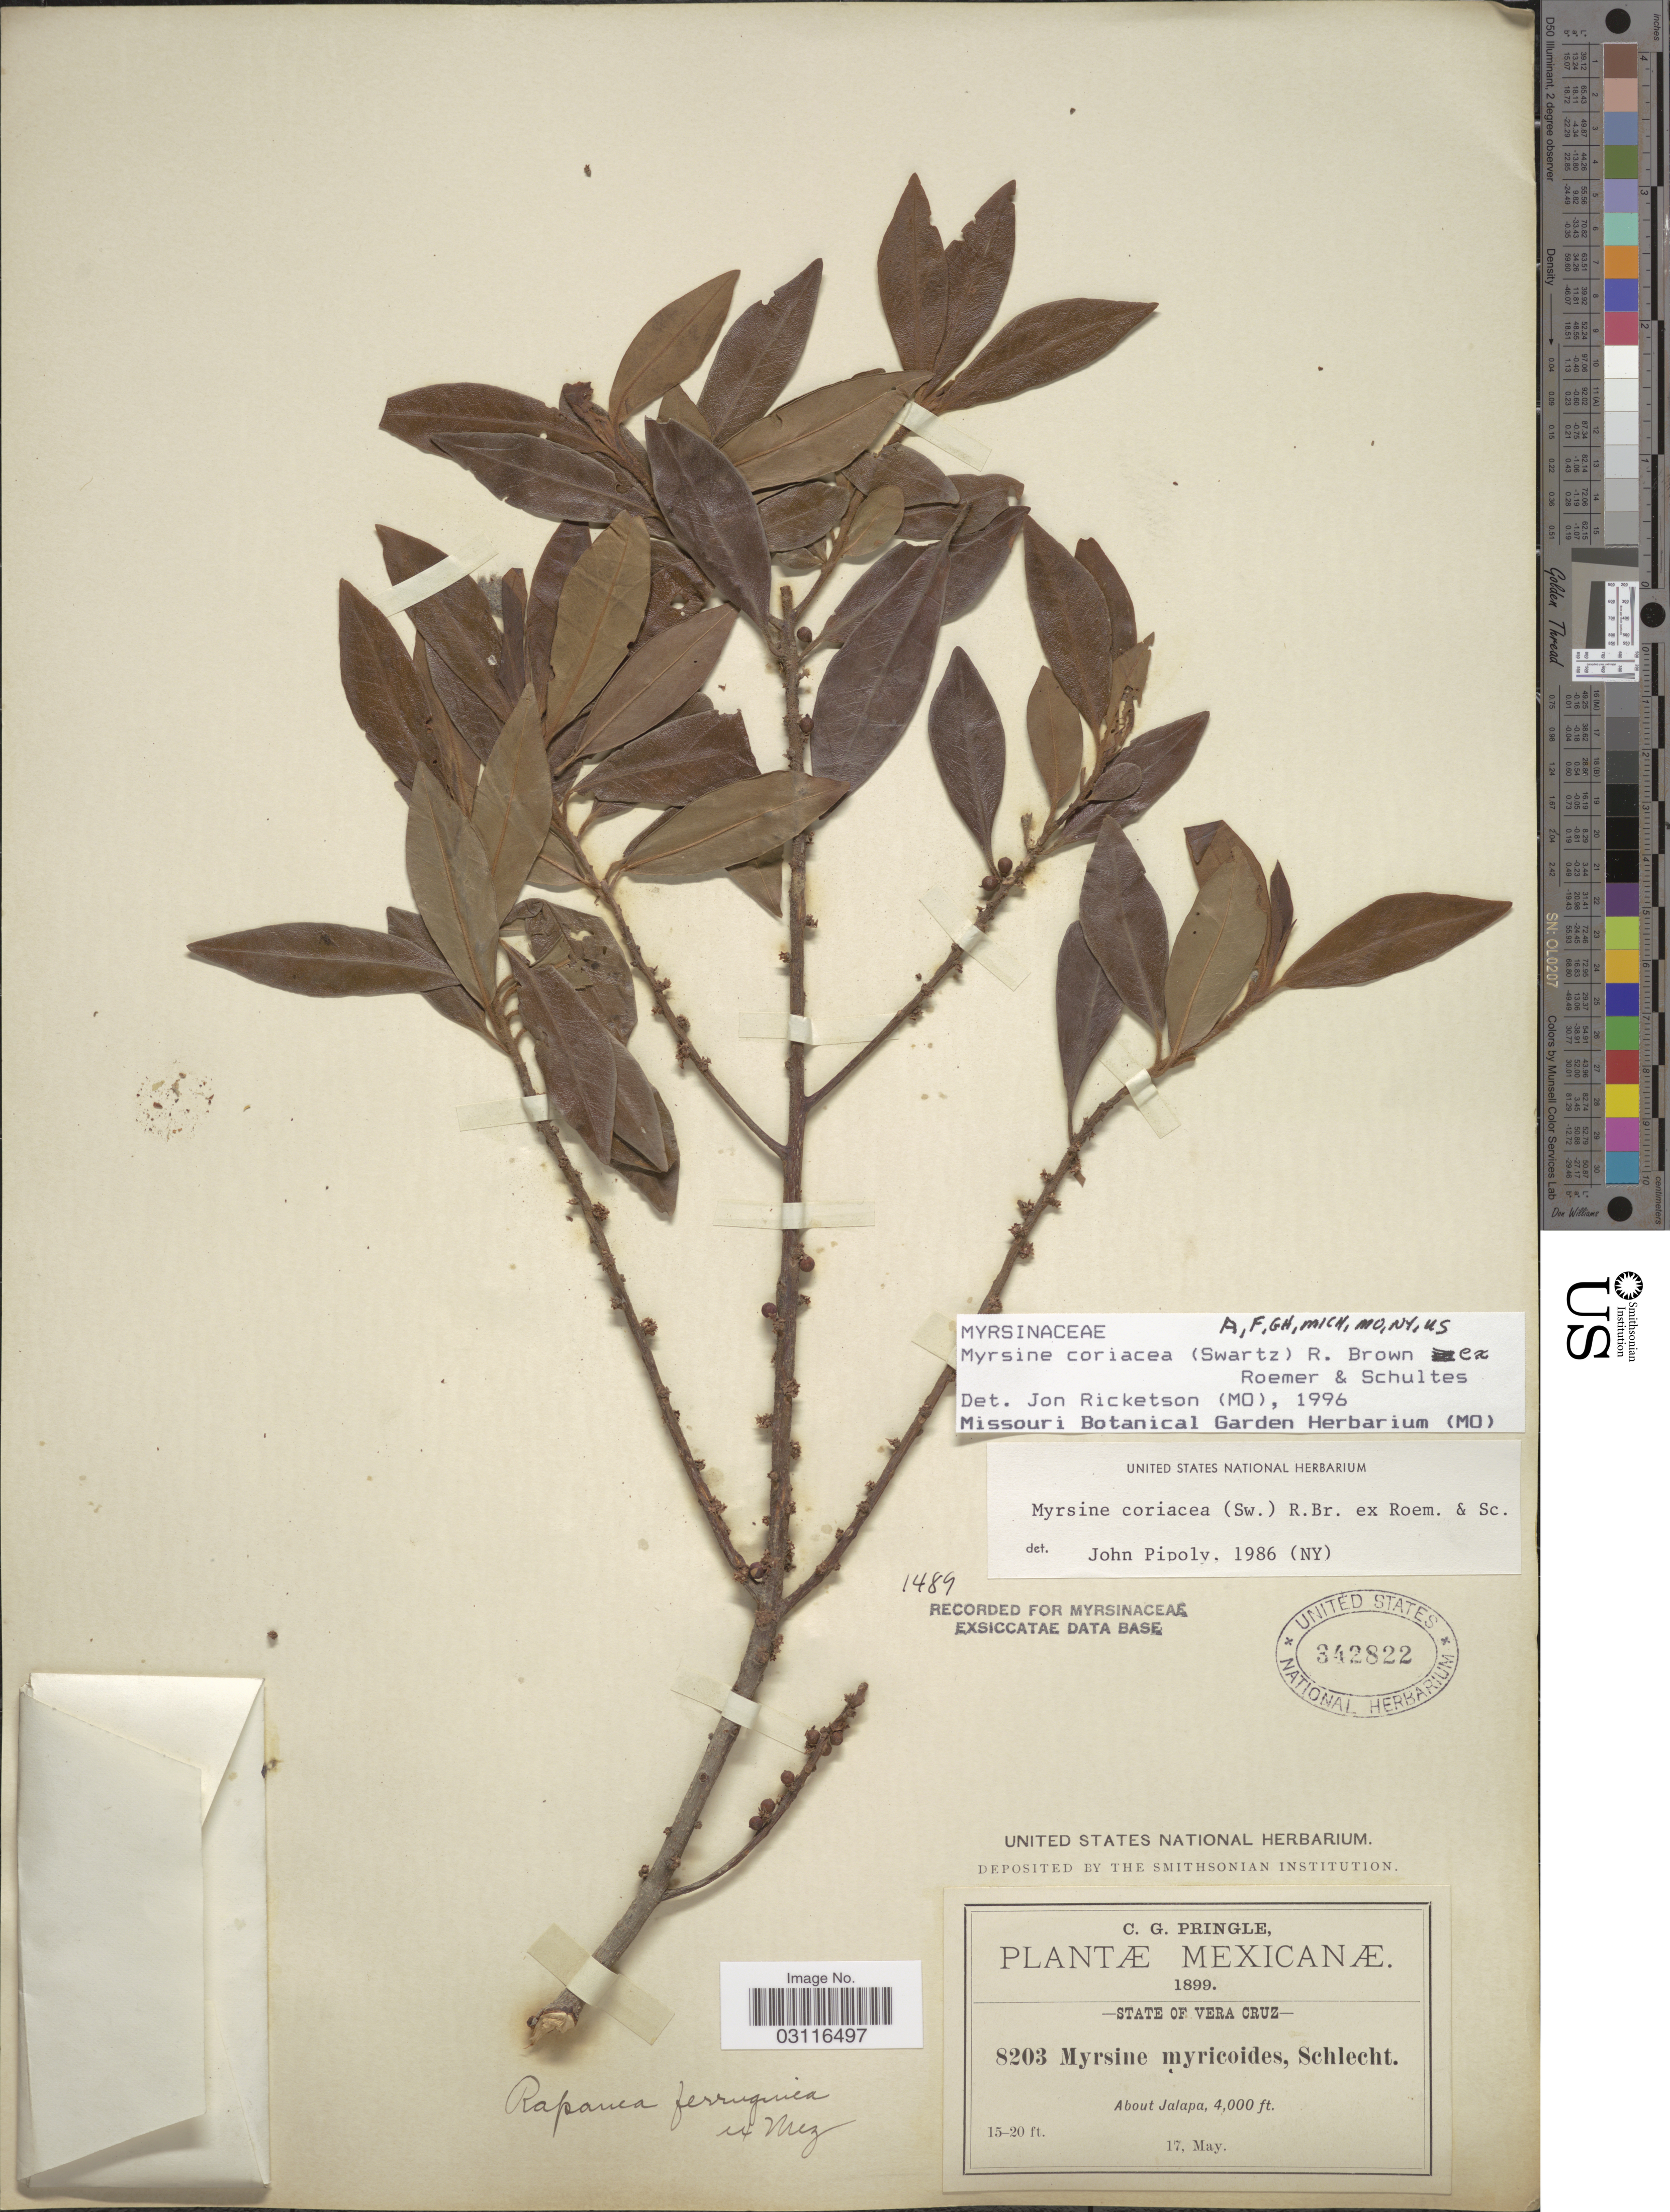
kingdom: Plantae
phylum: Tracheophyta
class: Magnoliopsida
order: Ericales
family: Primulaceae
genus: Myrsine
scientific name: Myrsine coriacea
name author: (Sw.) R. Br. ex Roem. & Schult.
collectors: C. G. Pringle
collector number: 8203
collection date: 1899-05-17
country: Mexico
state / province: Veracruz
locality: State of Vera Cruz. About Jalapa.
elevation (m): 1219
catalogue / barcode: US 342822